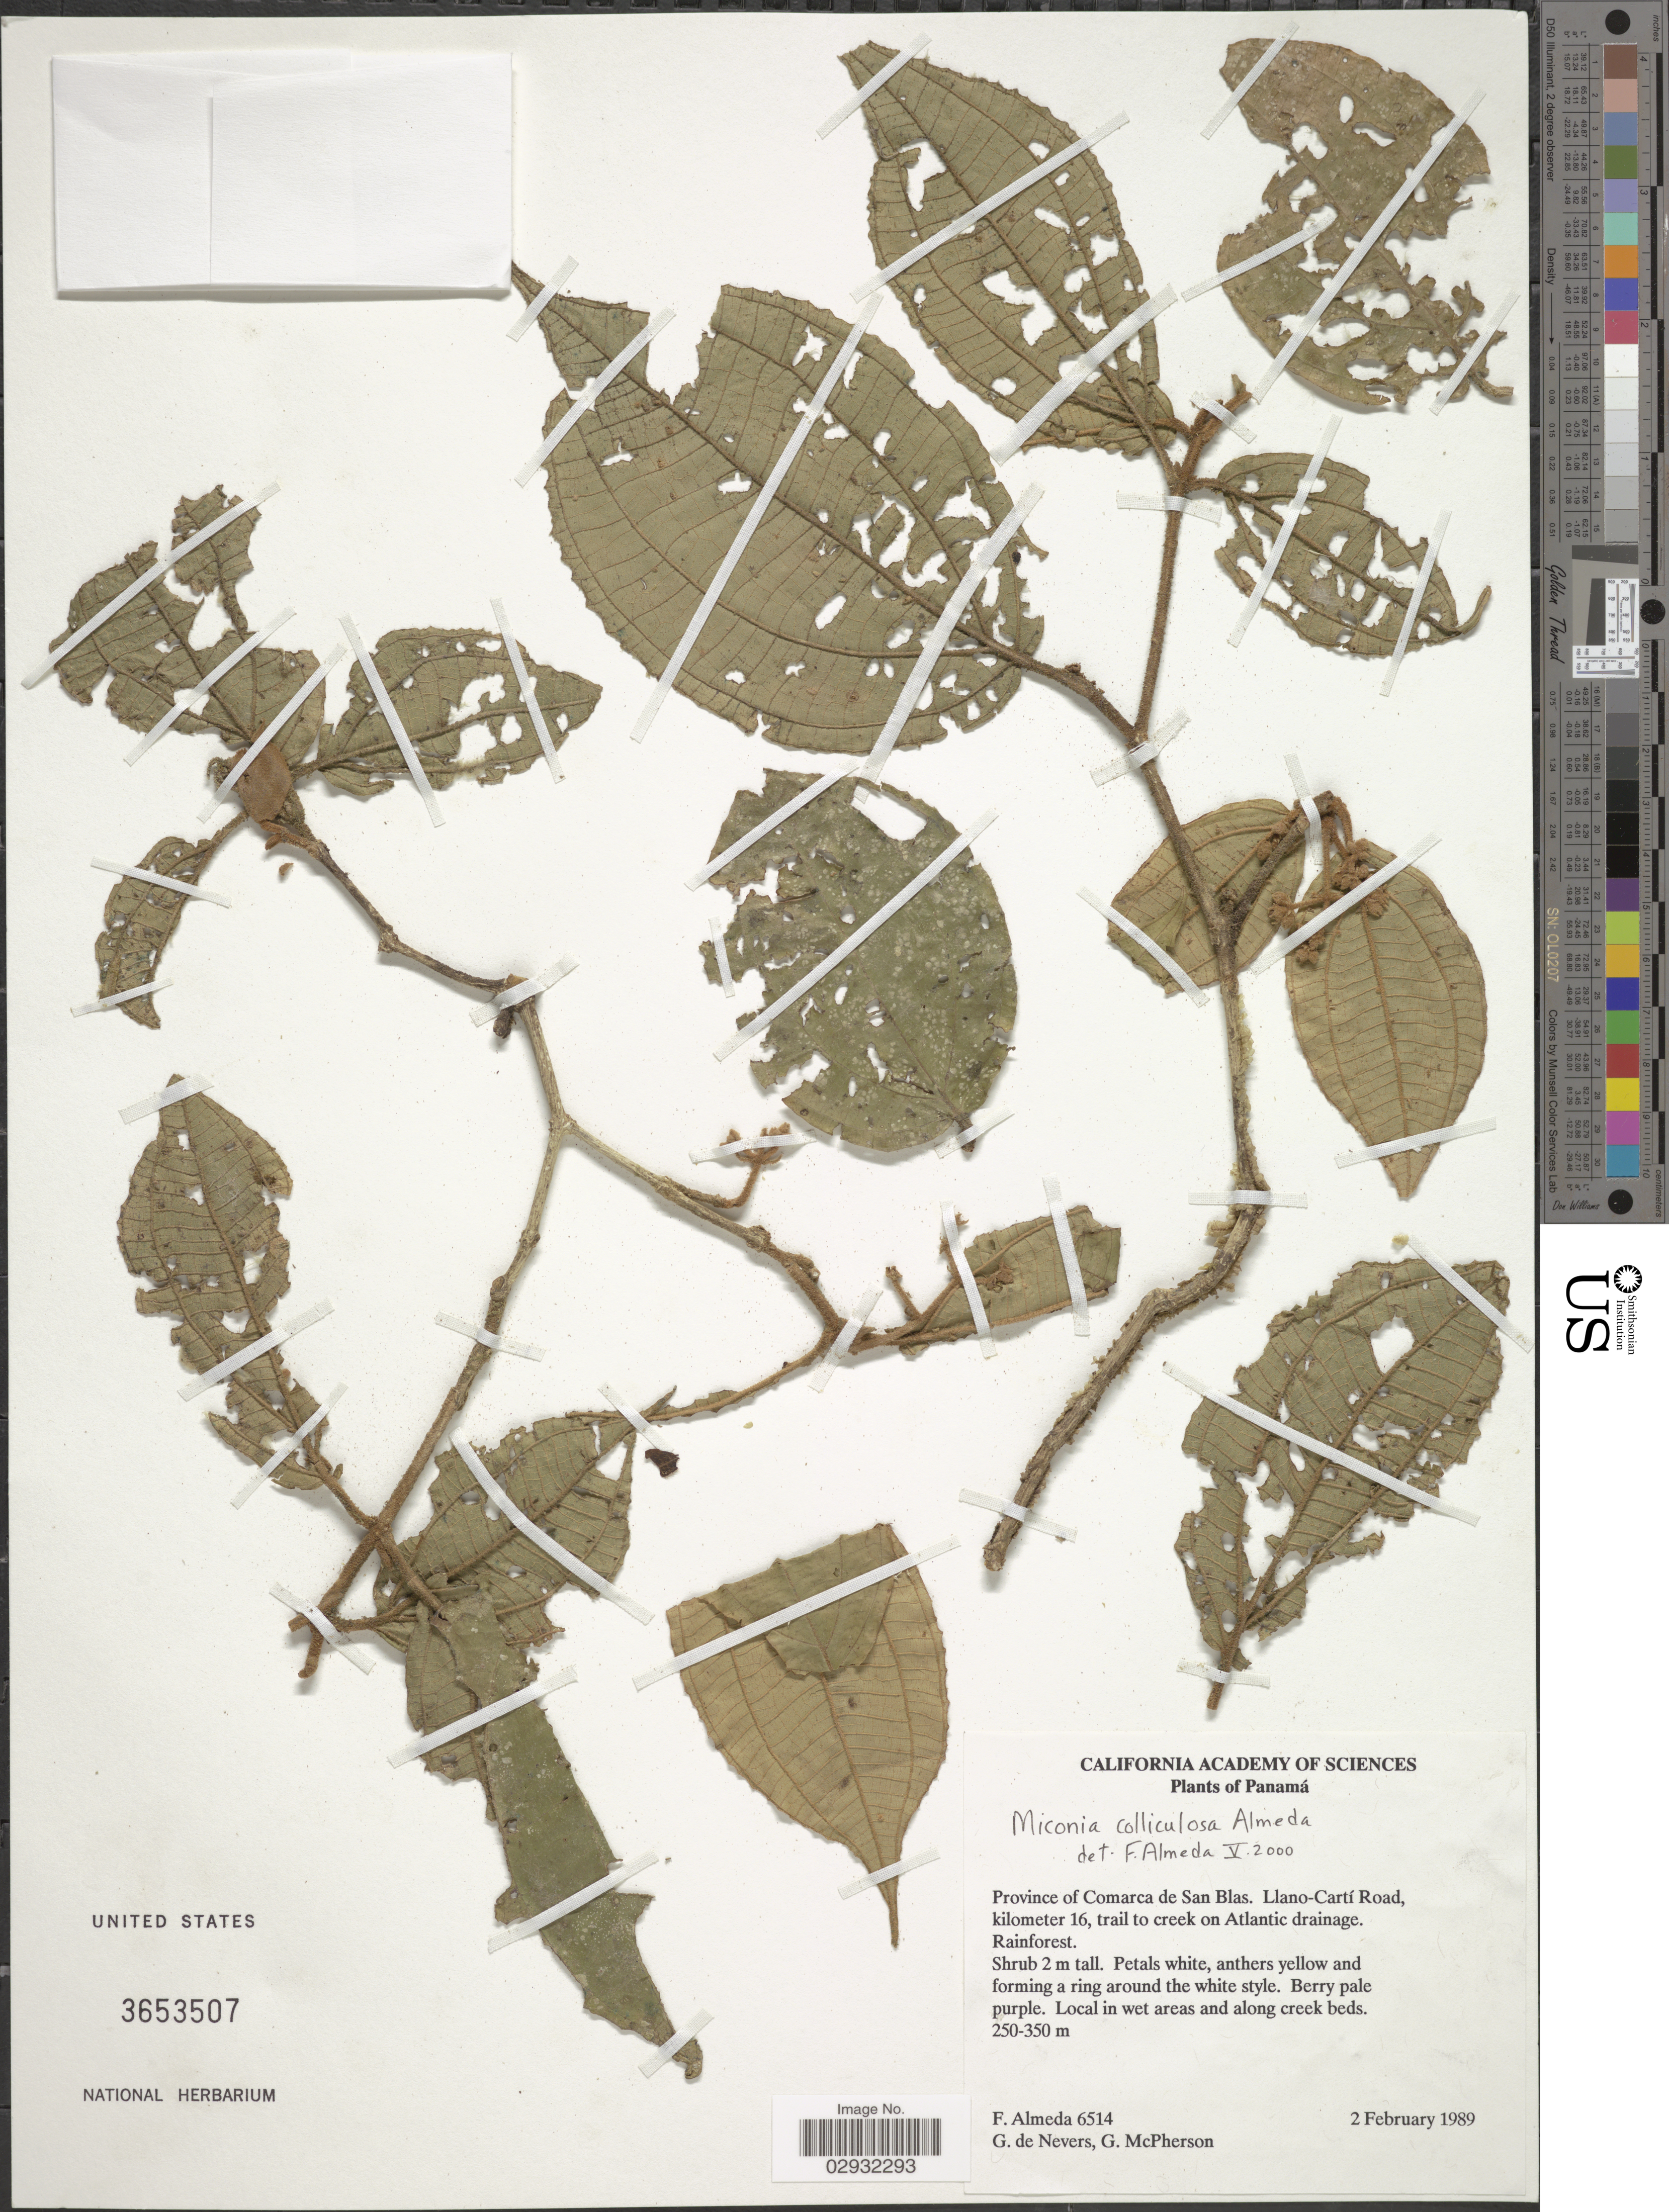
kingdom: Plantae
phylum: Tracheophyta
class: Magnoliopsida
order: Myrtales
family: Melastomataceae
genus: Miconia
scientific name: Miconia colliculosa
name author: Almeda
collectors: F. Almeda, G. Nevers & G. McPherson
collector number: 6514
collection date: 1989-02-02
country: Panama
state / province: Kuna Yala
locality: Province of Comarca de San Blas. Llano-Cartí Road, kilometer 16, trail to creek on Atlantic drainage. Rainforest.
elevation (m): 250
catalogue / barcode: US 3653507